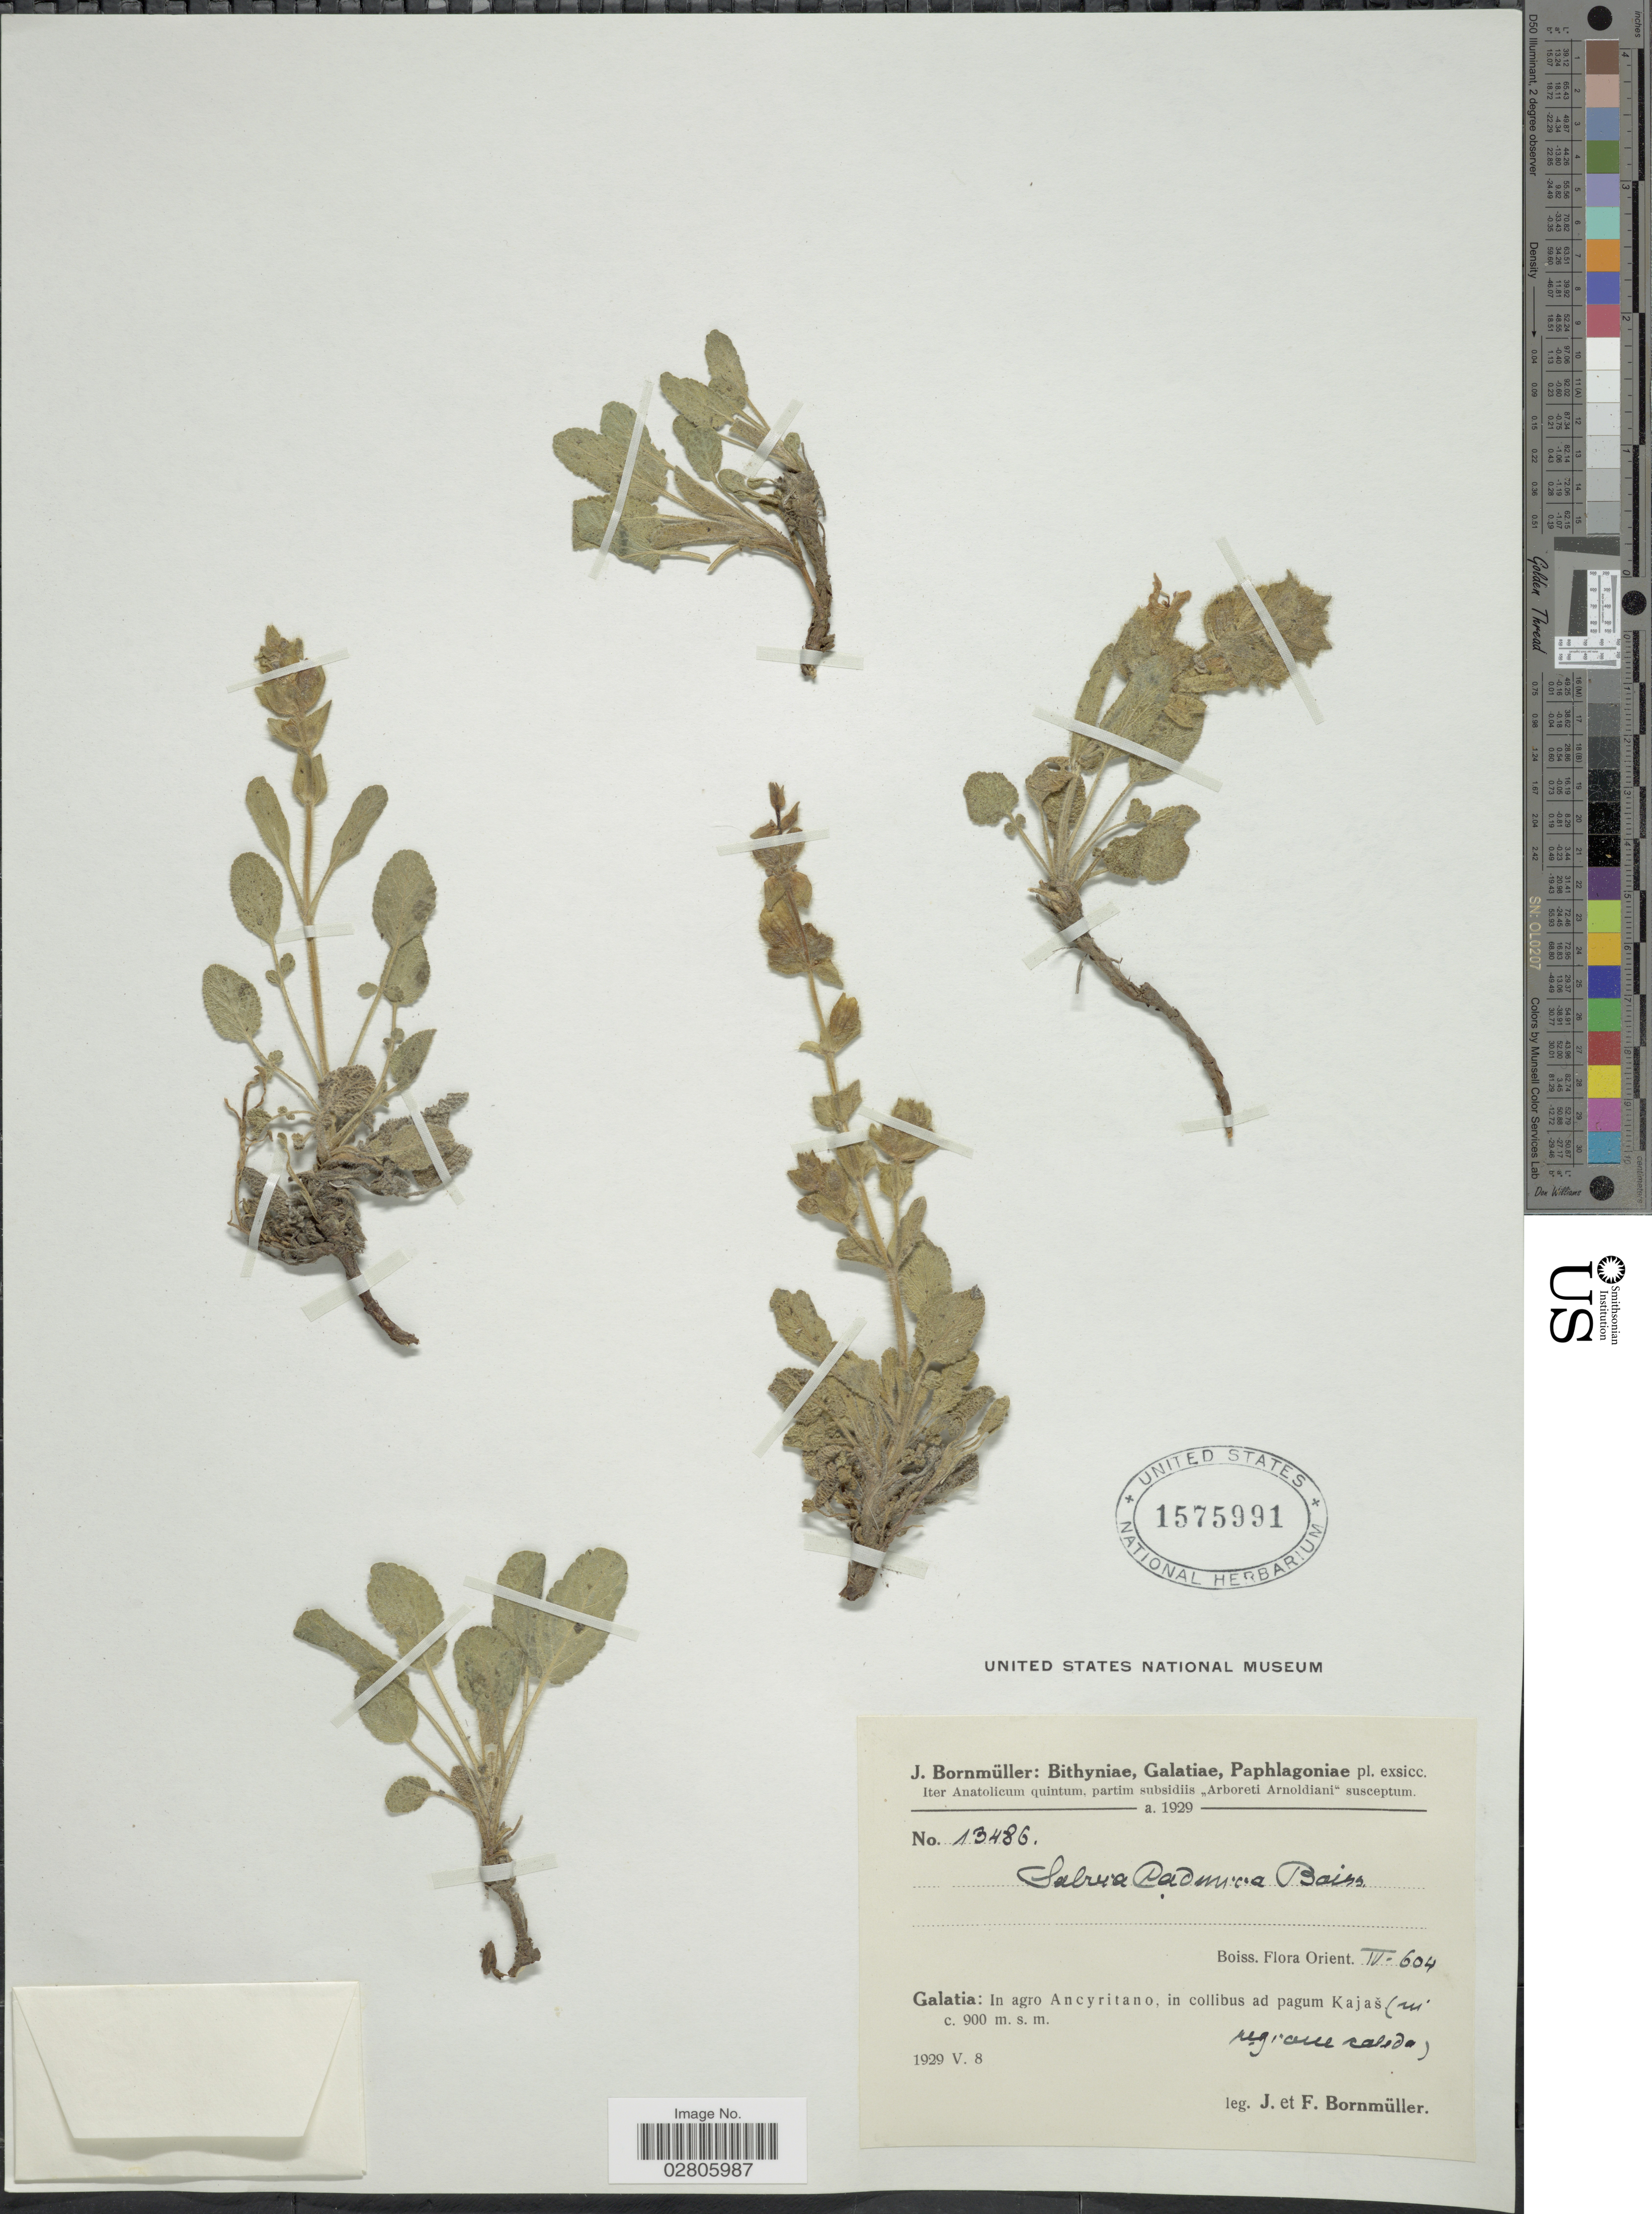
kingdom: Plantae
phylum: Tracheophyta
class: Magnoliopsida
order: Lamiales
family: Lamiaceae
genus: Salvia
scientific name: Salvia cadmica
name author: Boiss.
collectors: J. Bornmüller & F. Bornmüller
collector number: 13486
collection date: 1929-05-08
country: Turkey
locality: Galatia: In agro Ancyritano, in collibus ad pagum Kajas (in regione caleda).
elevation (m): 900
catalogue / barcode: US 1575991